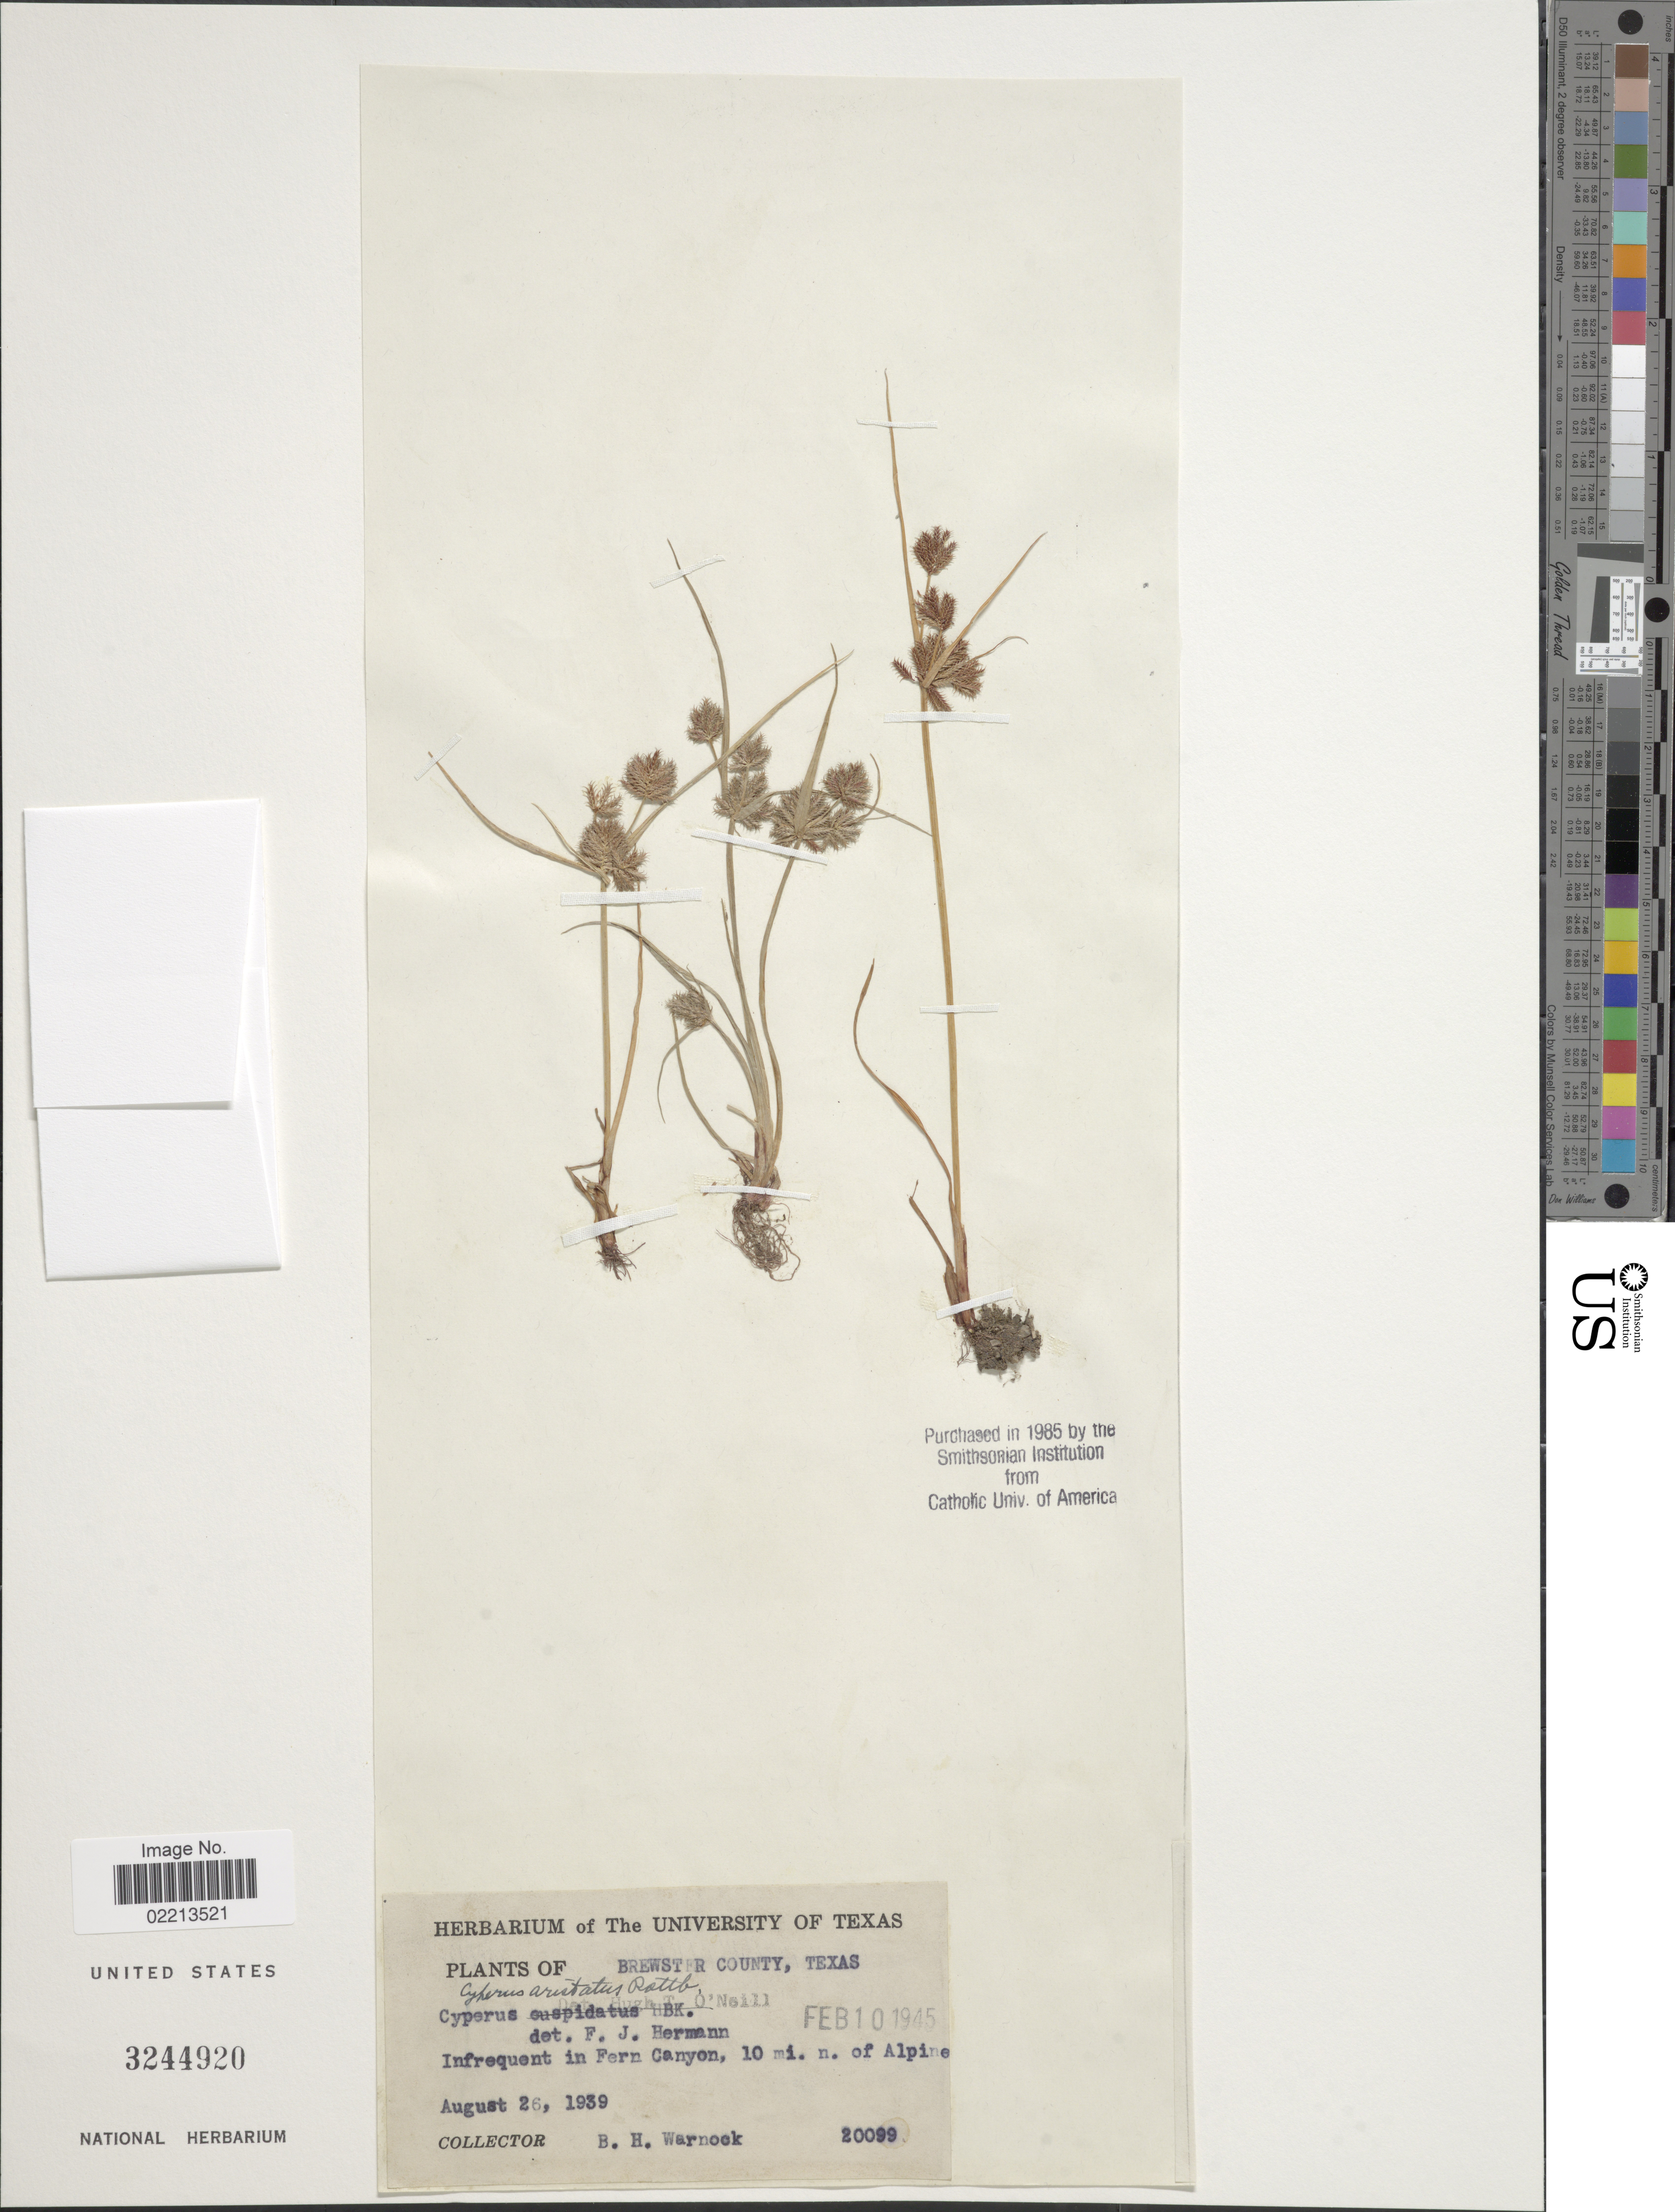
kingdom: Plantae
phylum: Tracheophyta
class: Liliopsida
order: Poales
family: Cyperaceae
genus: Cyperus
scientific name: Cyperus squarrosus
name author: L.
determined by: Strong, Mark T., (BOT), Smithsonian Institution - National Museum of Natural History (UNITED STATES)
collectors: B. H. Warnock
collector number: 20099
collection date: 1939-08-26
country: United States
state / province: Texas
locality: Brewster County, Fern Canyon, 10 mi n of Alpine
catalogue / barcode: US 3244920